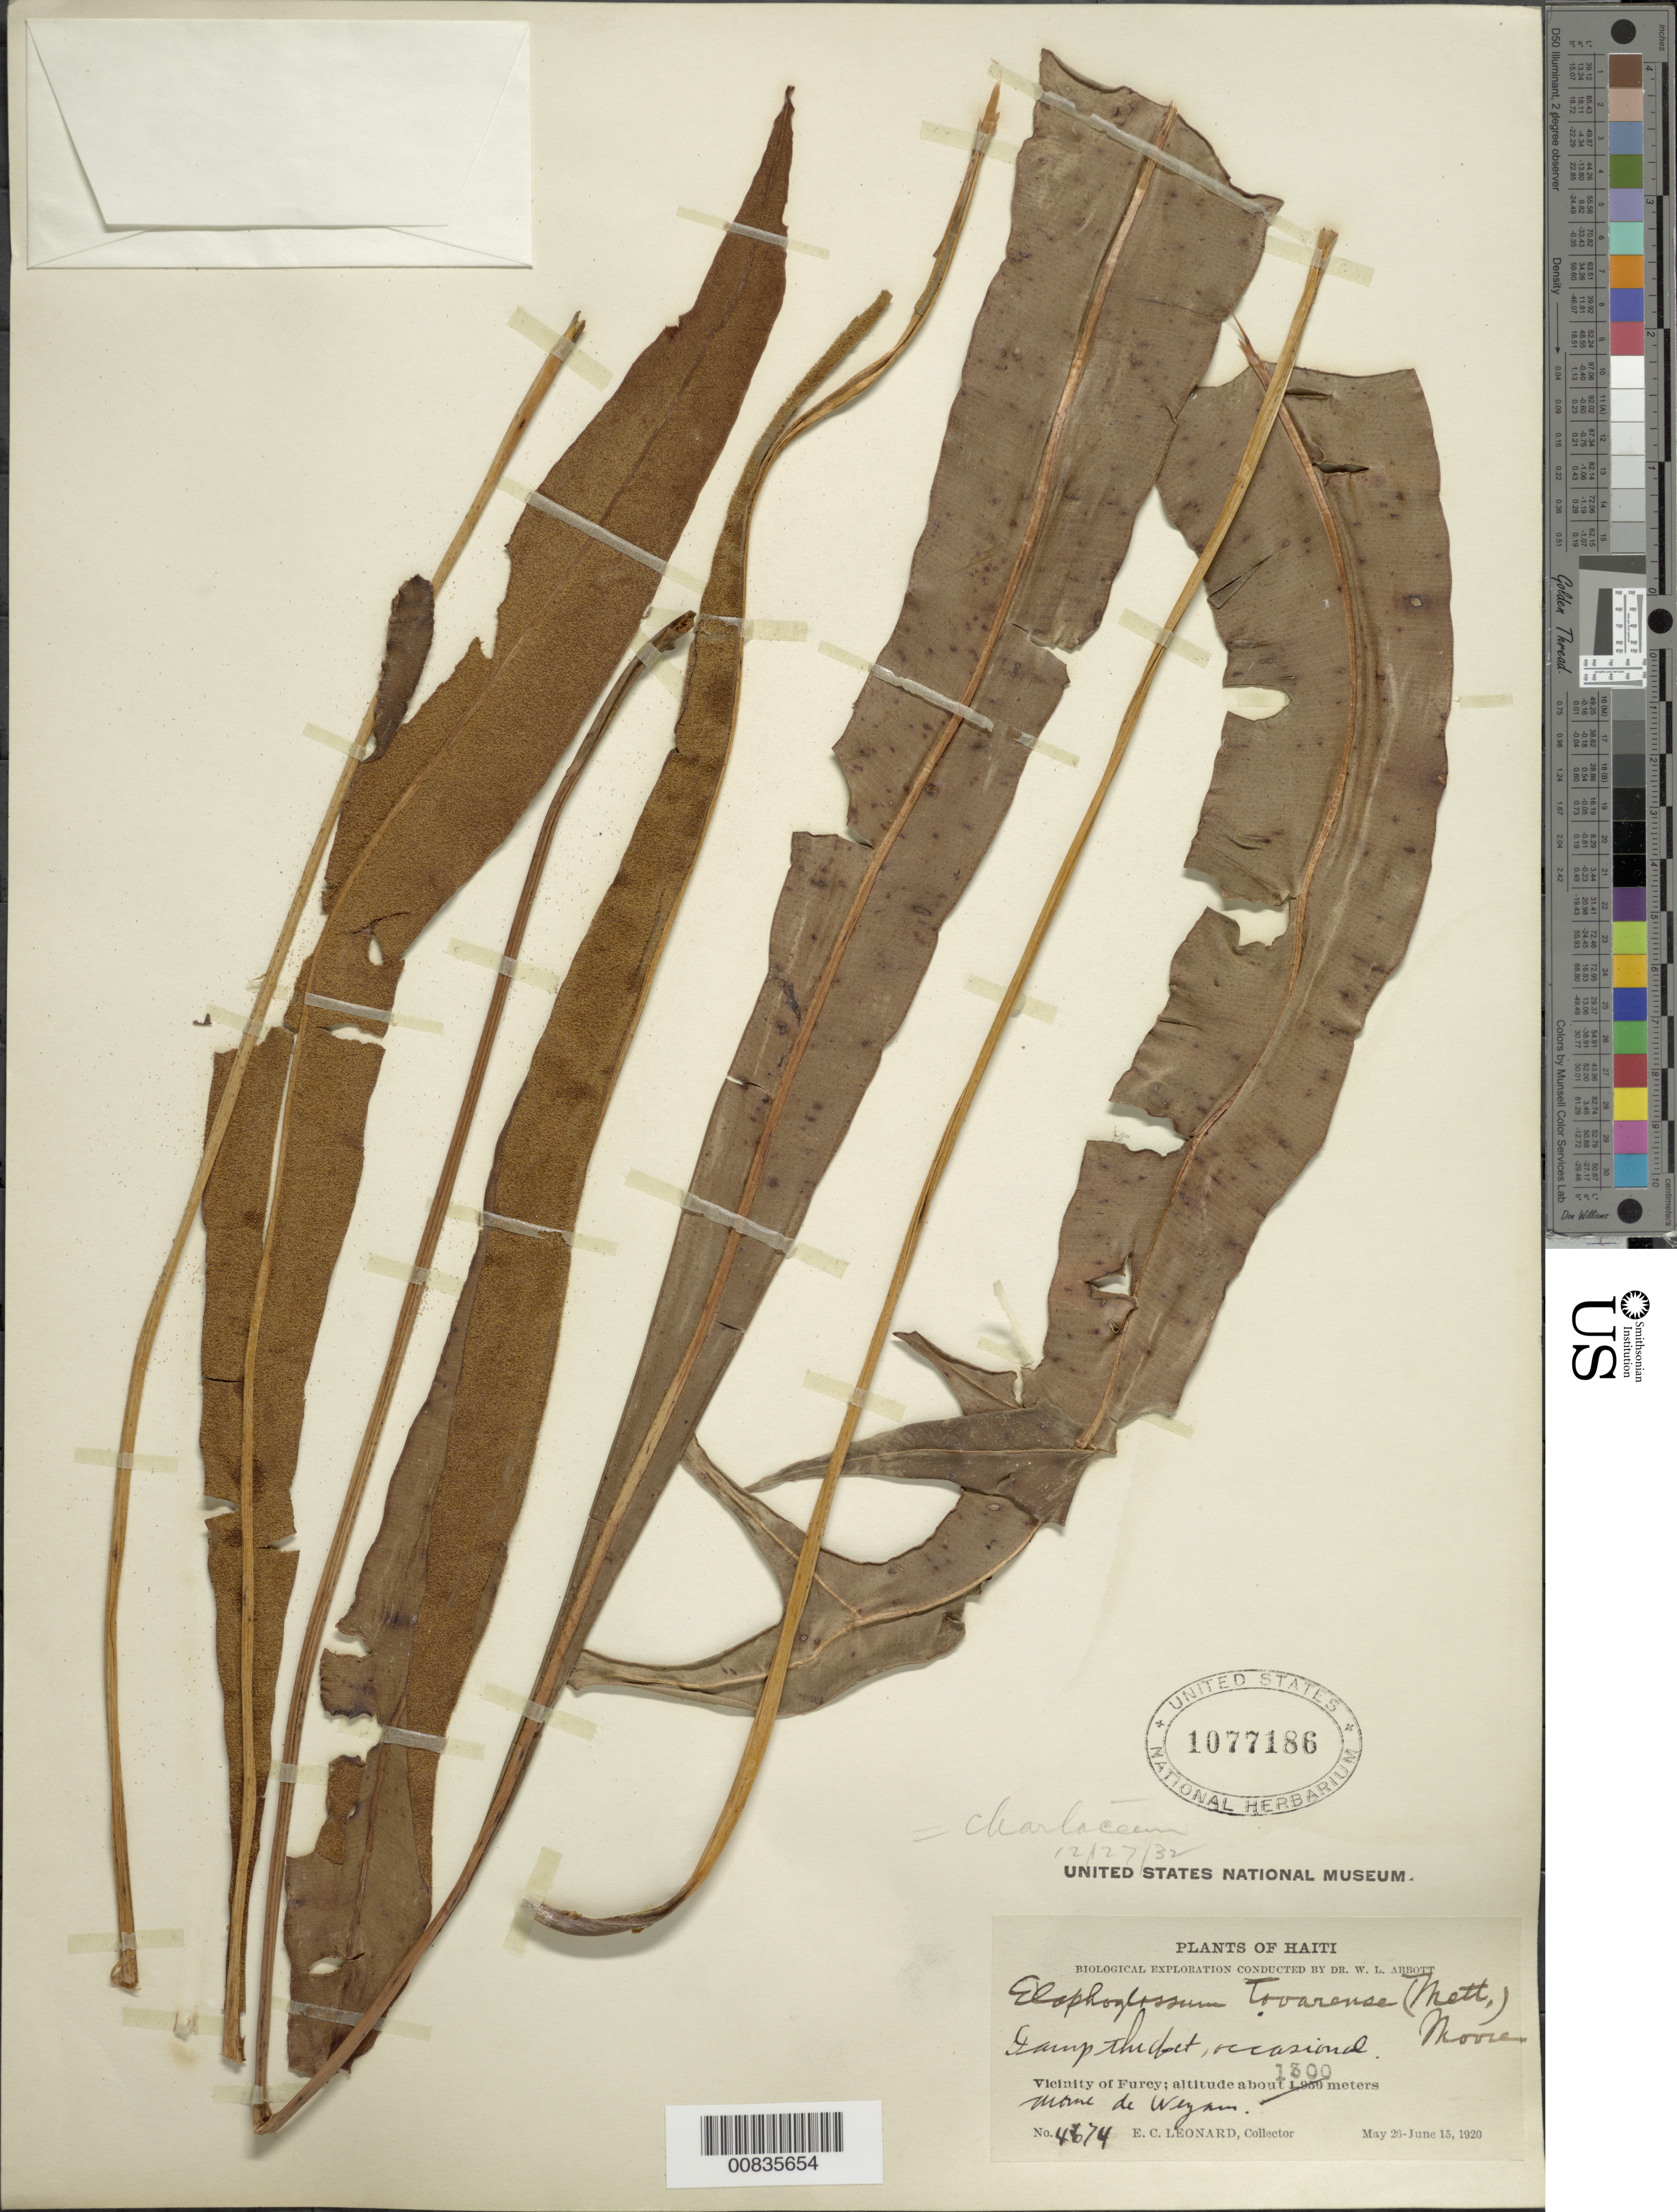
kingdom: Plantae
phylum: Tracheophyta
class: Polypodiopsida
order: Polypodiales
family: Dryopteridaceae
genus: Elaphoglossum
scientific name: Elaphoglossum chartaceum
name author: (Baker ex Jenman) C. Chr.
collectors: E. C. Leonard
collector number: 4674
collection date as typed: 26 May 1920 to 15 Jun 1920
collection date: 1920-05-26/1920-06-15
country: Haiti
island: Hispaniola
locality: Furcy, Morne de Weyan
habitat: Damp thicket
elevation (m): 1300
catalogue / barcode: US 1077186